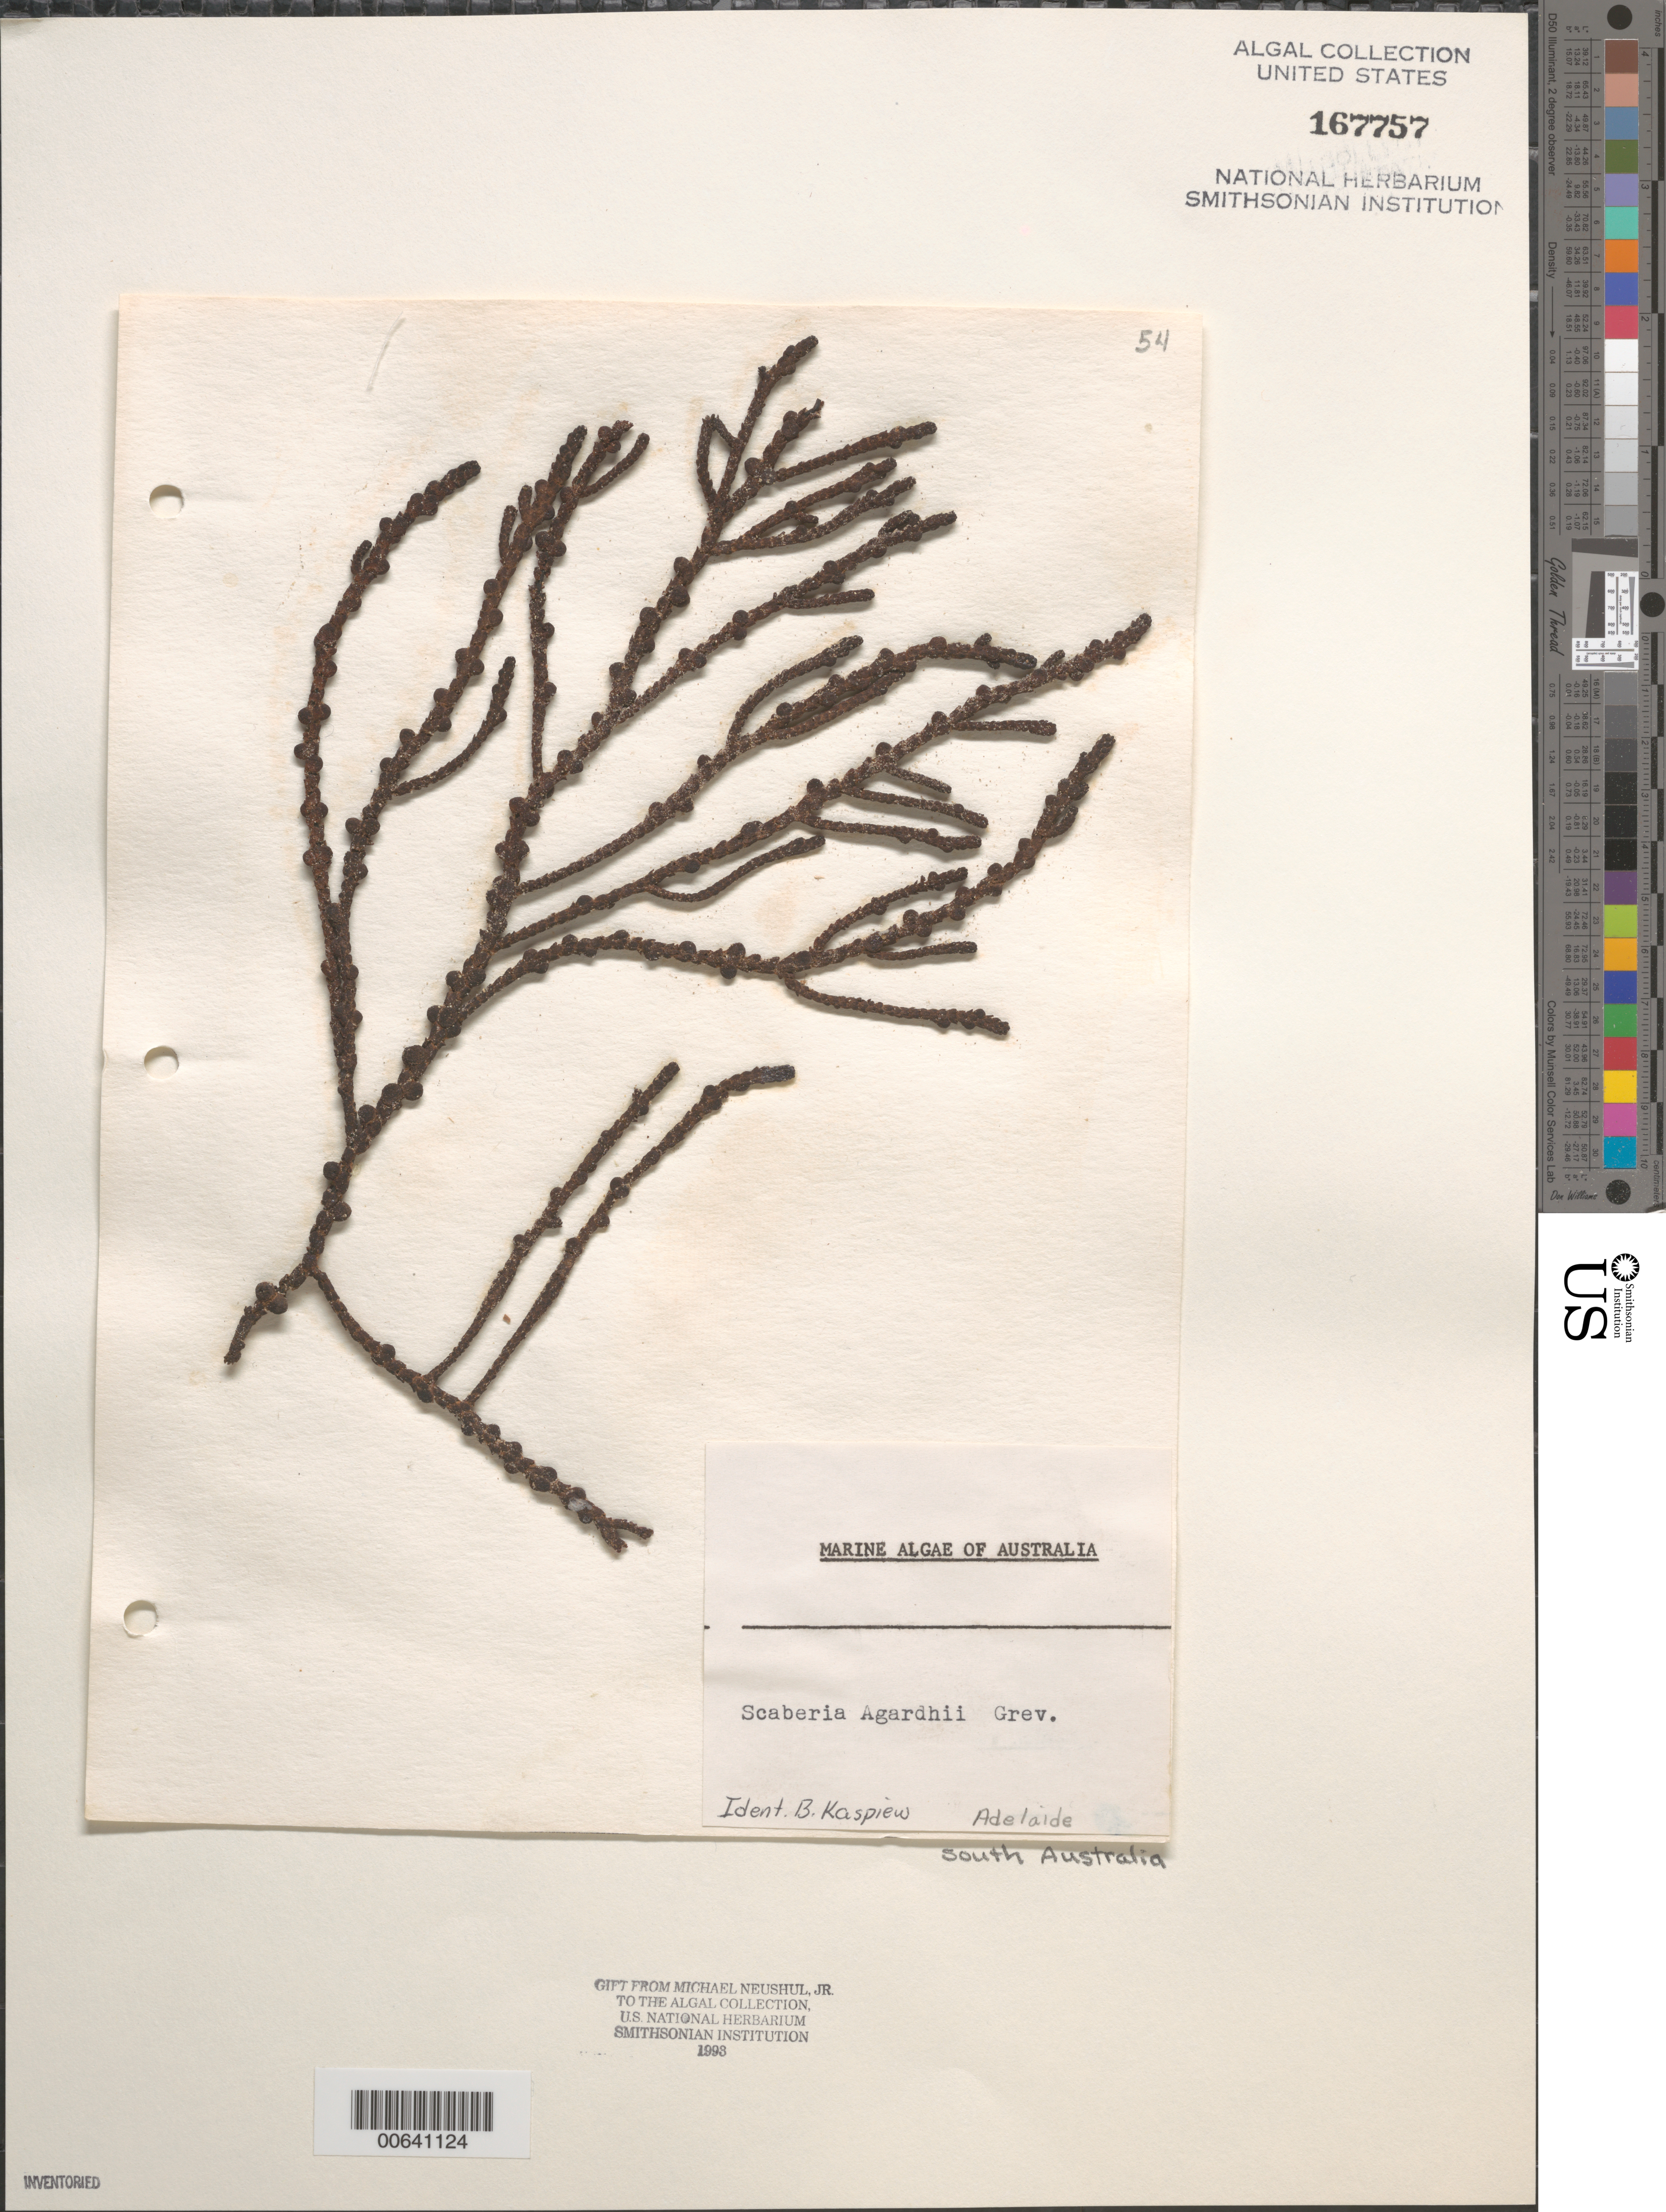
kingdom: Chromista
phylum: Ochrophyta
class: Phaeophyceae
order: Fucales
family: Sargassaceae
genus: Scaberia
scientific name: Scaberia agardhii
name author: Greville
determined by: Kaspiew, B.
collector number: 54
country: Australia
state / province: South Australia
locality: Adelaide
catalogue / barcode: US 167757